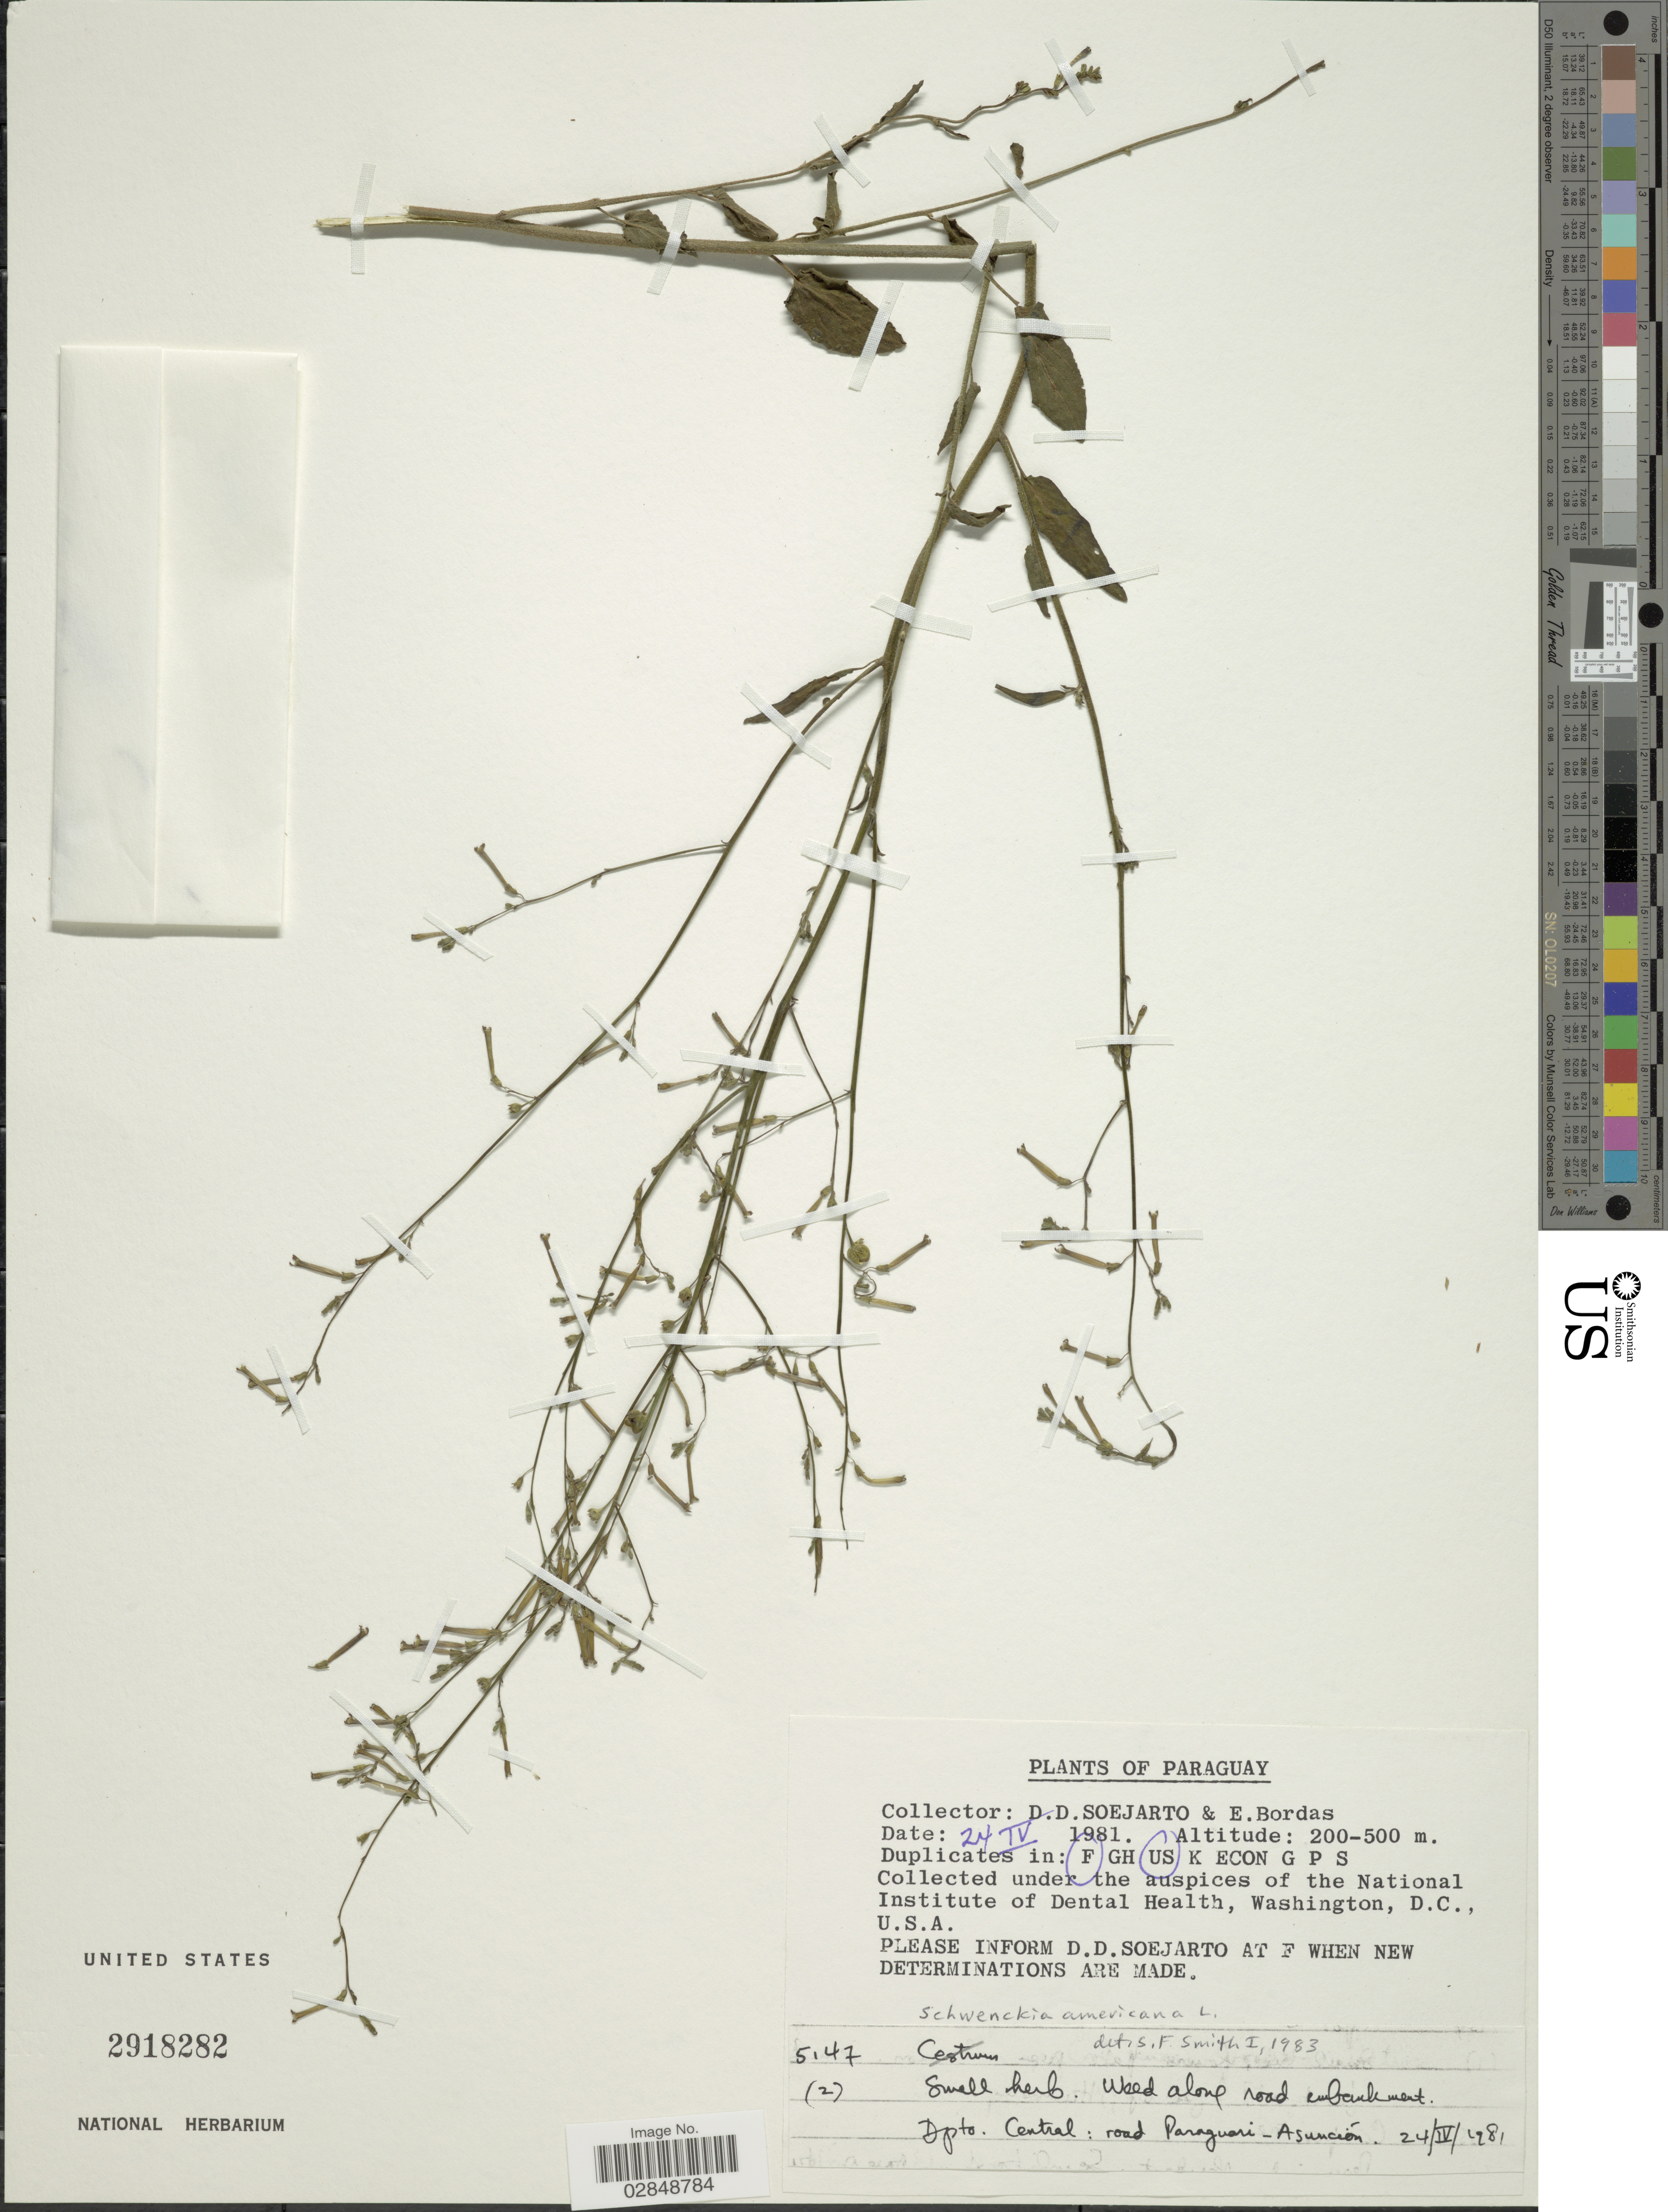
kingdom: Plantae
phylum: Tracheophyta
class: Magnoliopsida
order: Solanales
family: Solanaceae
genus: Schwenckia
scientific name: Schwenckia americana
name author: L.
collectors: E. Bordas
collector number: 5147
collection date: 1981-04-24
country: Paraguay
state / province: Central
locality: Dpto. Central: road Paraguari-Asunción.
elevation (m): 200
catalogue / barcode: US 2918282